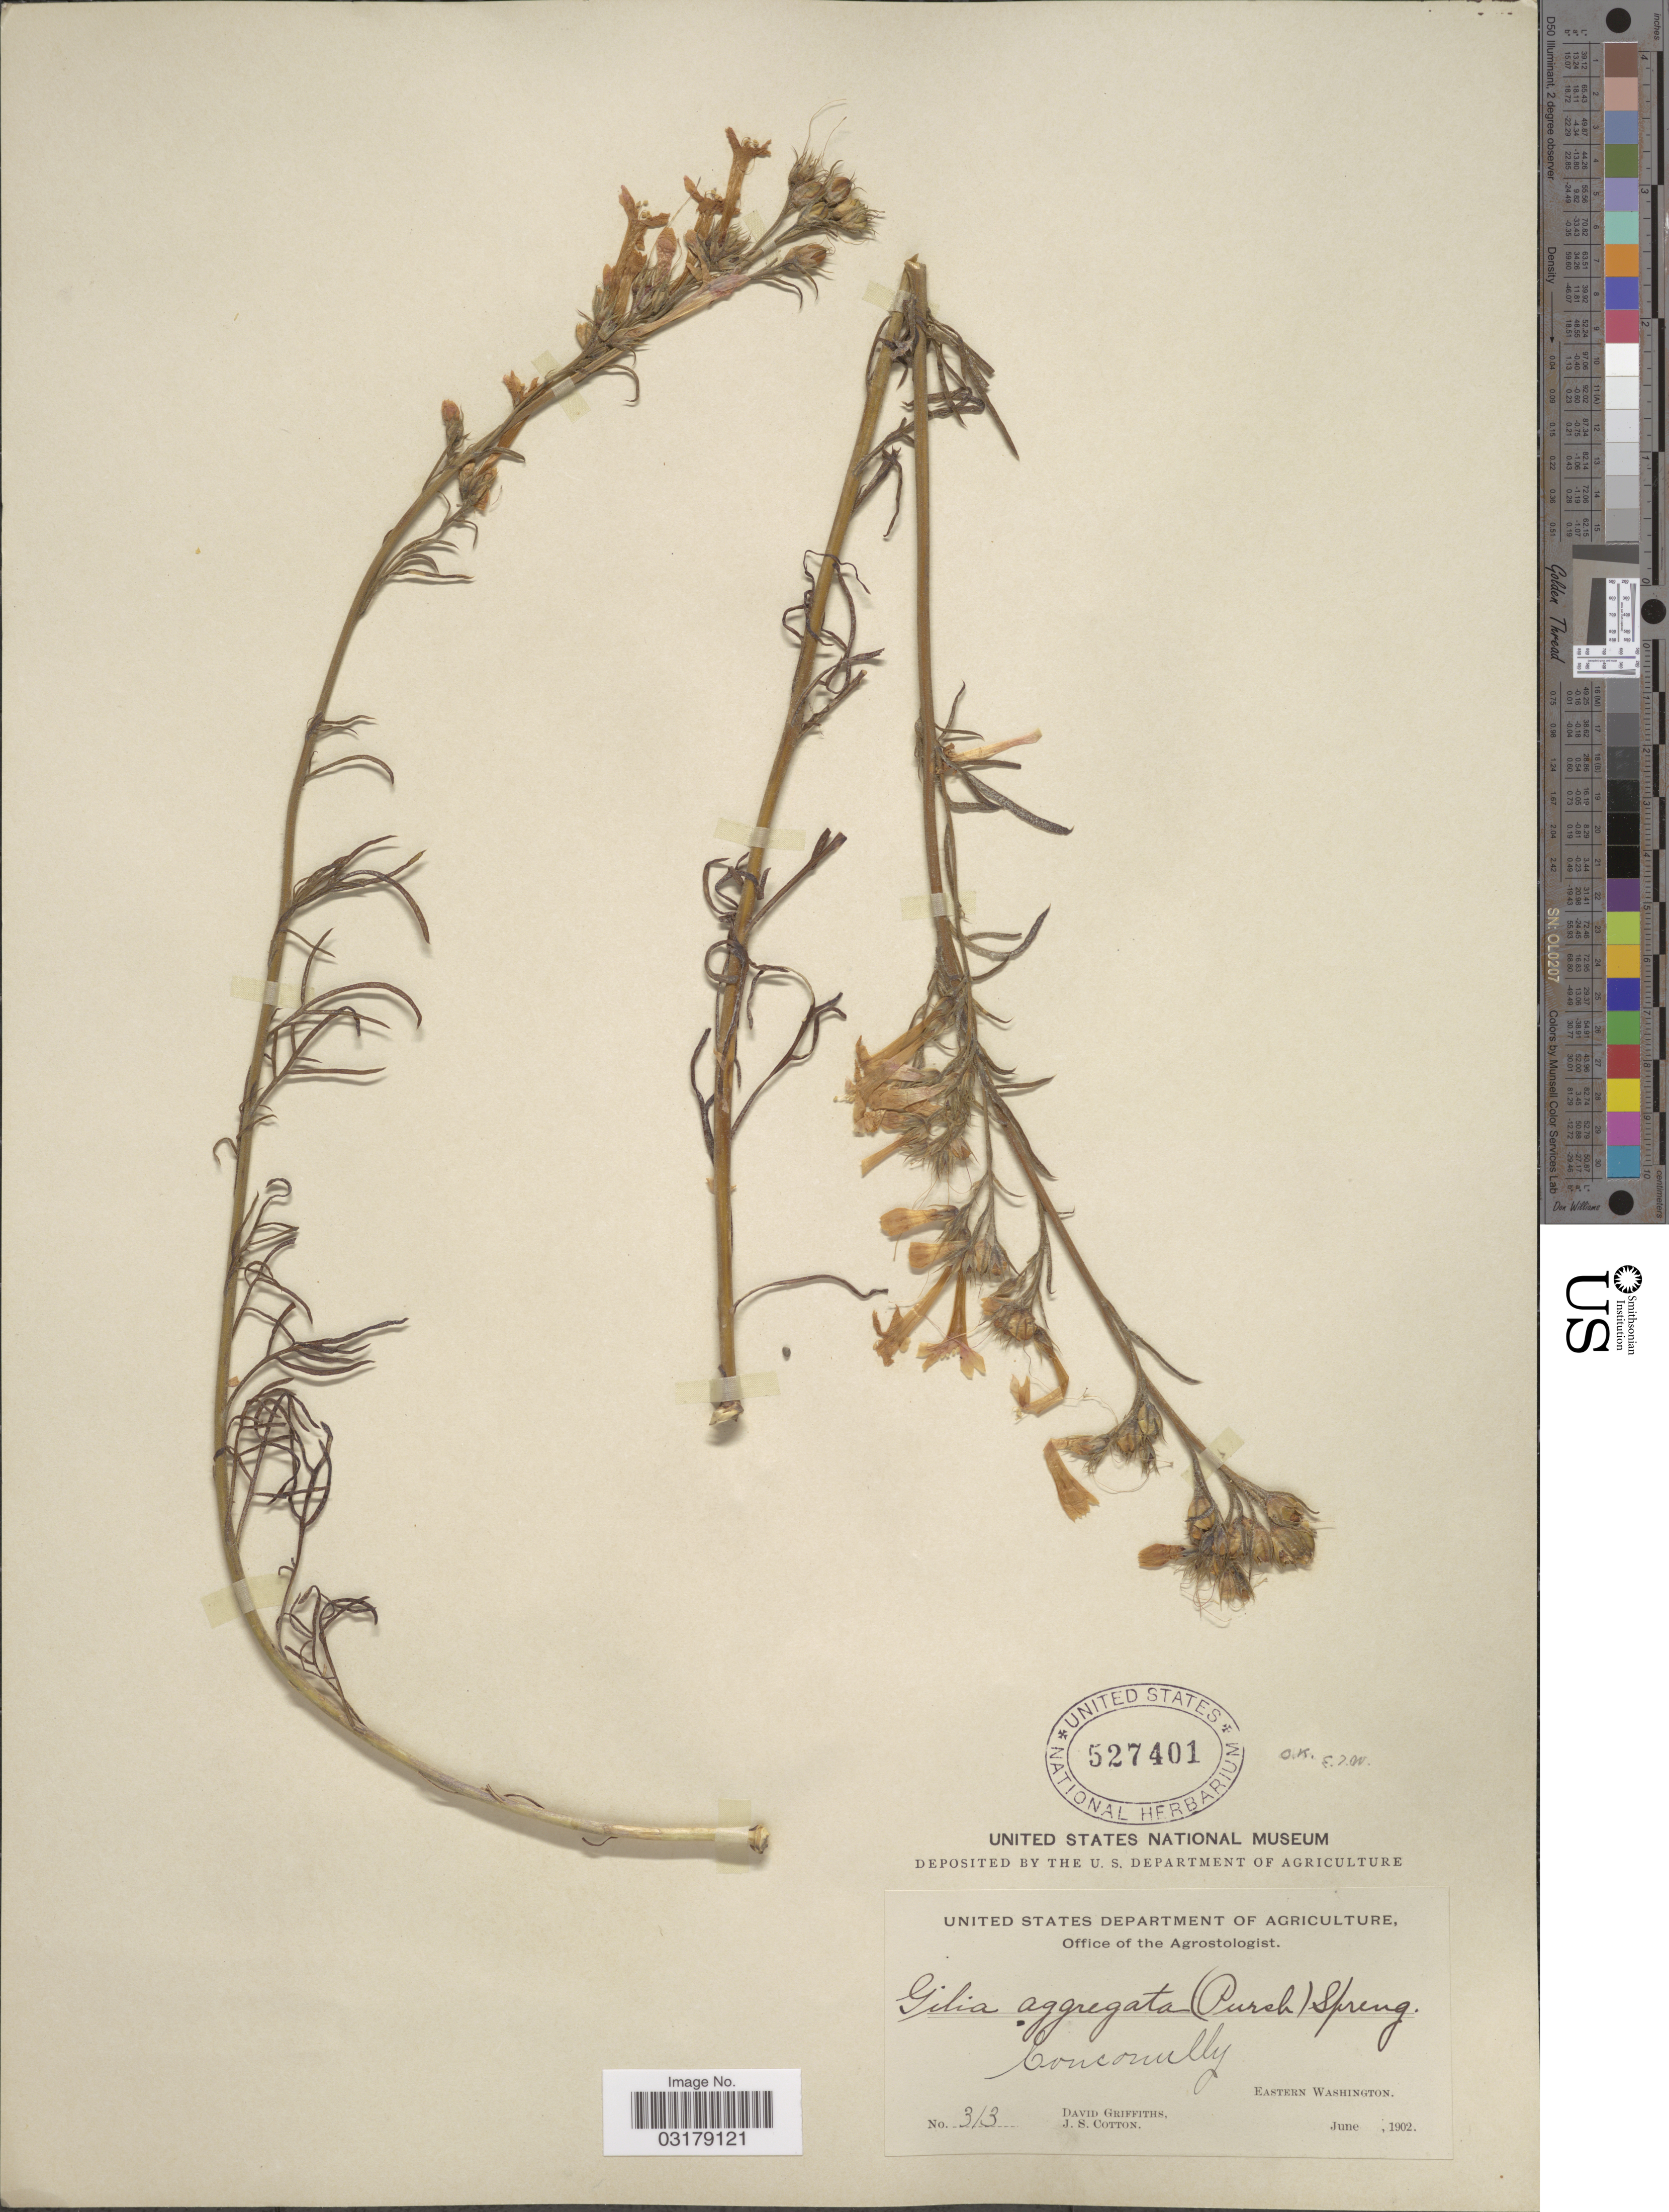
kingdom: Plantae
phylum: Tracheophyta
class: Magnoliopsida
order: Ericales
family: Polemoniaceae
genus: Ipomopsis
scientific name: Ipomopsis aggregata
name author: (Pursh) V.E. Grant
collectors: D. Griffiths & J. S. Cotton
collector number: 313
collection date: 1902-06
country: United States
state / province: Washington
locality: Conconully, Eastern Washington.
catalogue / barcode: US 527401